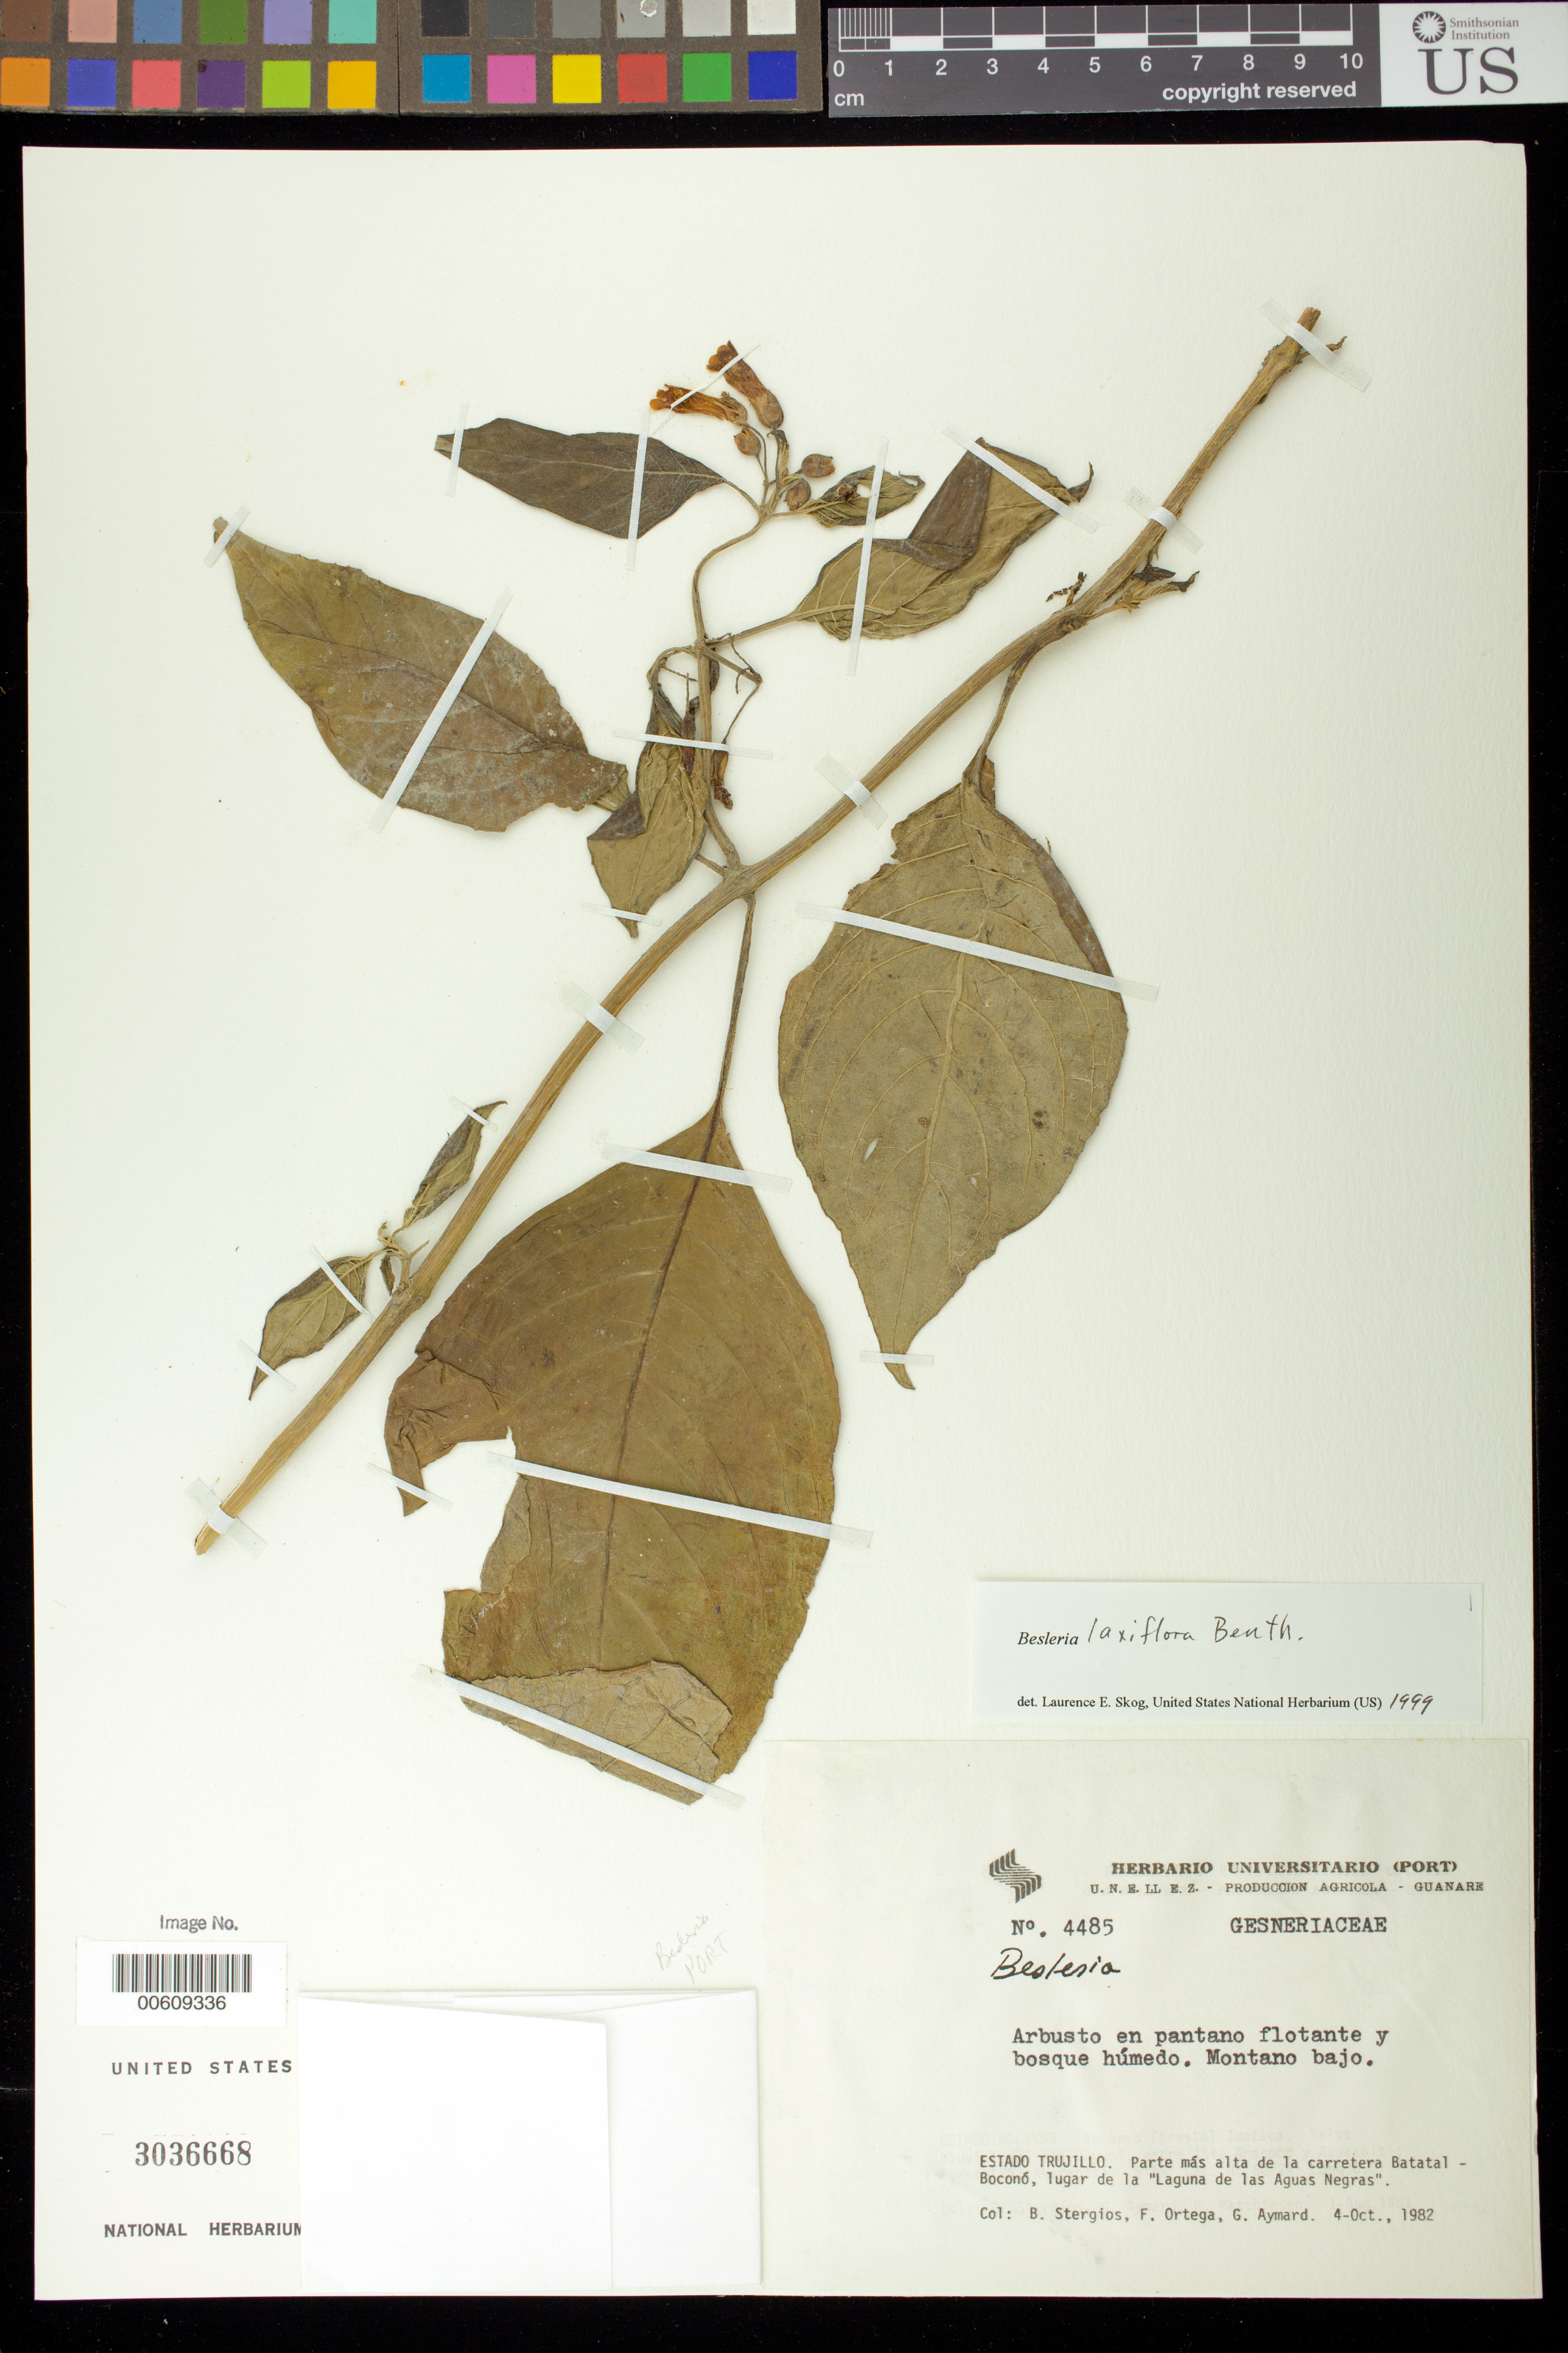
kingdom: Plantae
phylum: Tracheophyta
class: Magnoliopsida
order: Lamiales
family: Gesneriaceae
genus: Besleria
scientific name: Besleria laxiflora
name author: Benth.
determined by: Skog, Laurence E.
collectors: B. G. Stergios, F. J. Ortega & G. A. Aymard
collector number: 4485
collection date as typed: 04 Oct 1982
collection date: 1982-10-04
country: Venezuela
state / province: Trujillo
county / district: Boconó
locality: Parta más alta de la carretera Batatal-Boconó, lugar de la Laguna de las Aguas Negras.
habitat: En pantano flotante y bosque húmedo; montano bajo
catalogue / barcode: US 3036668